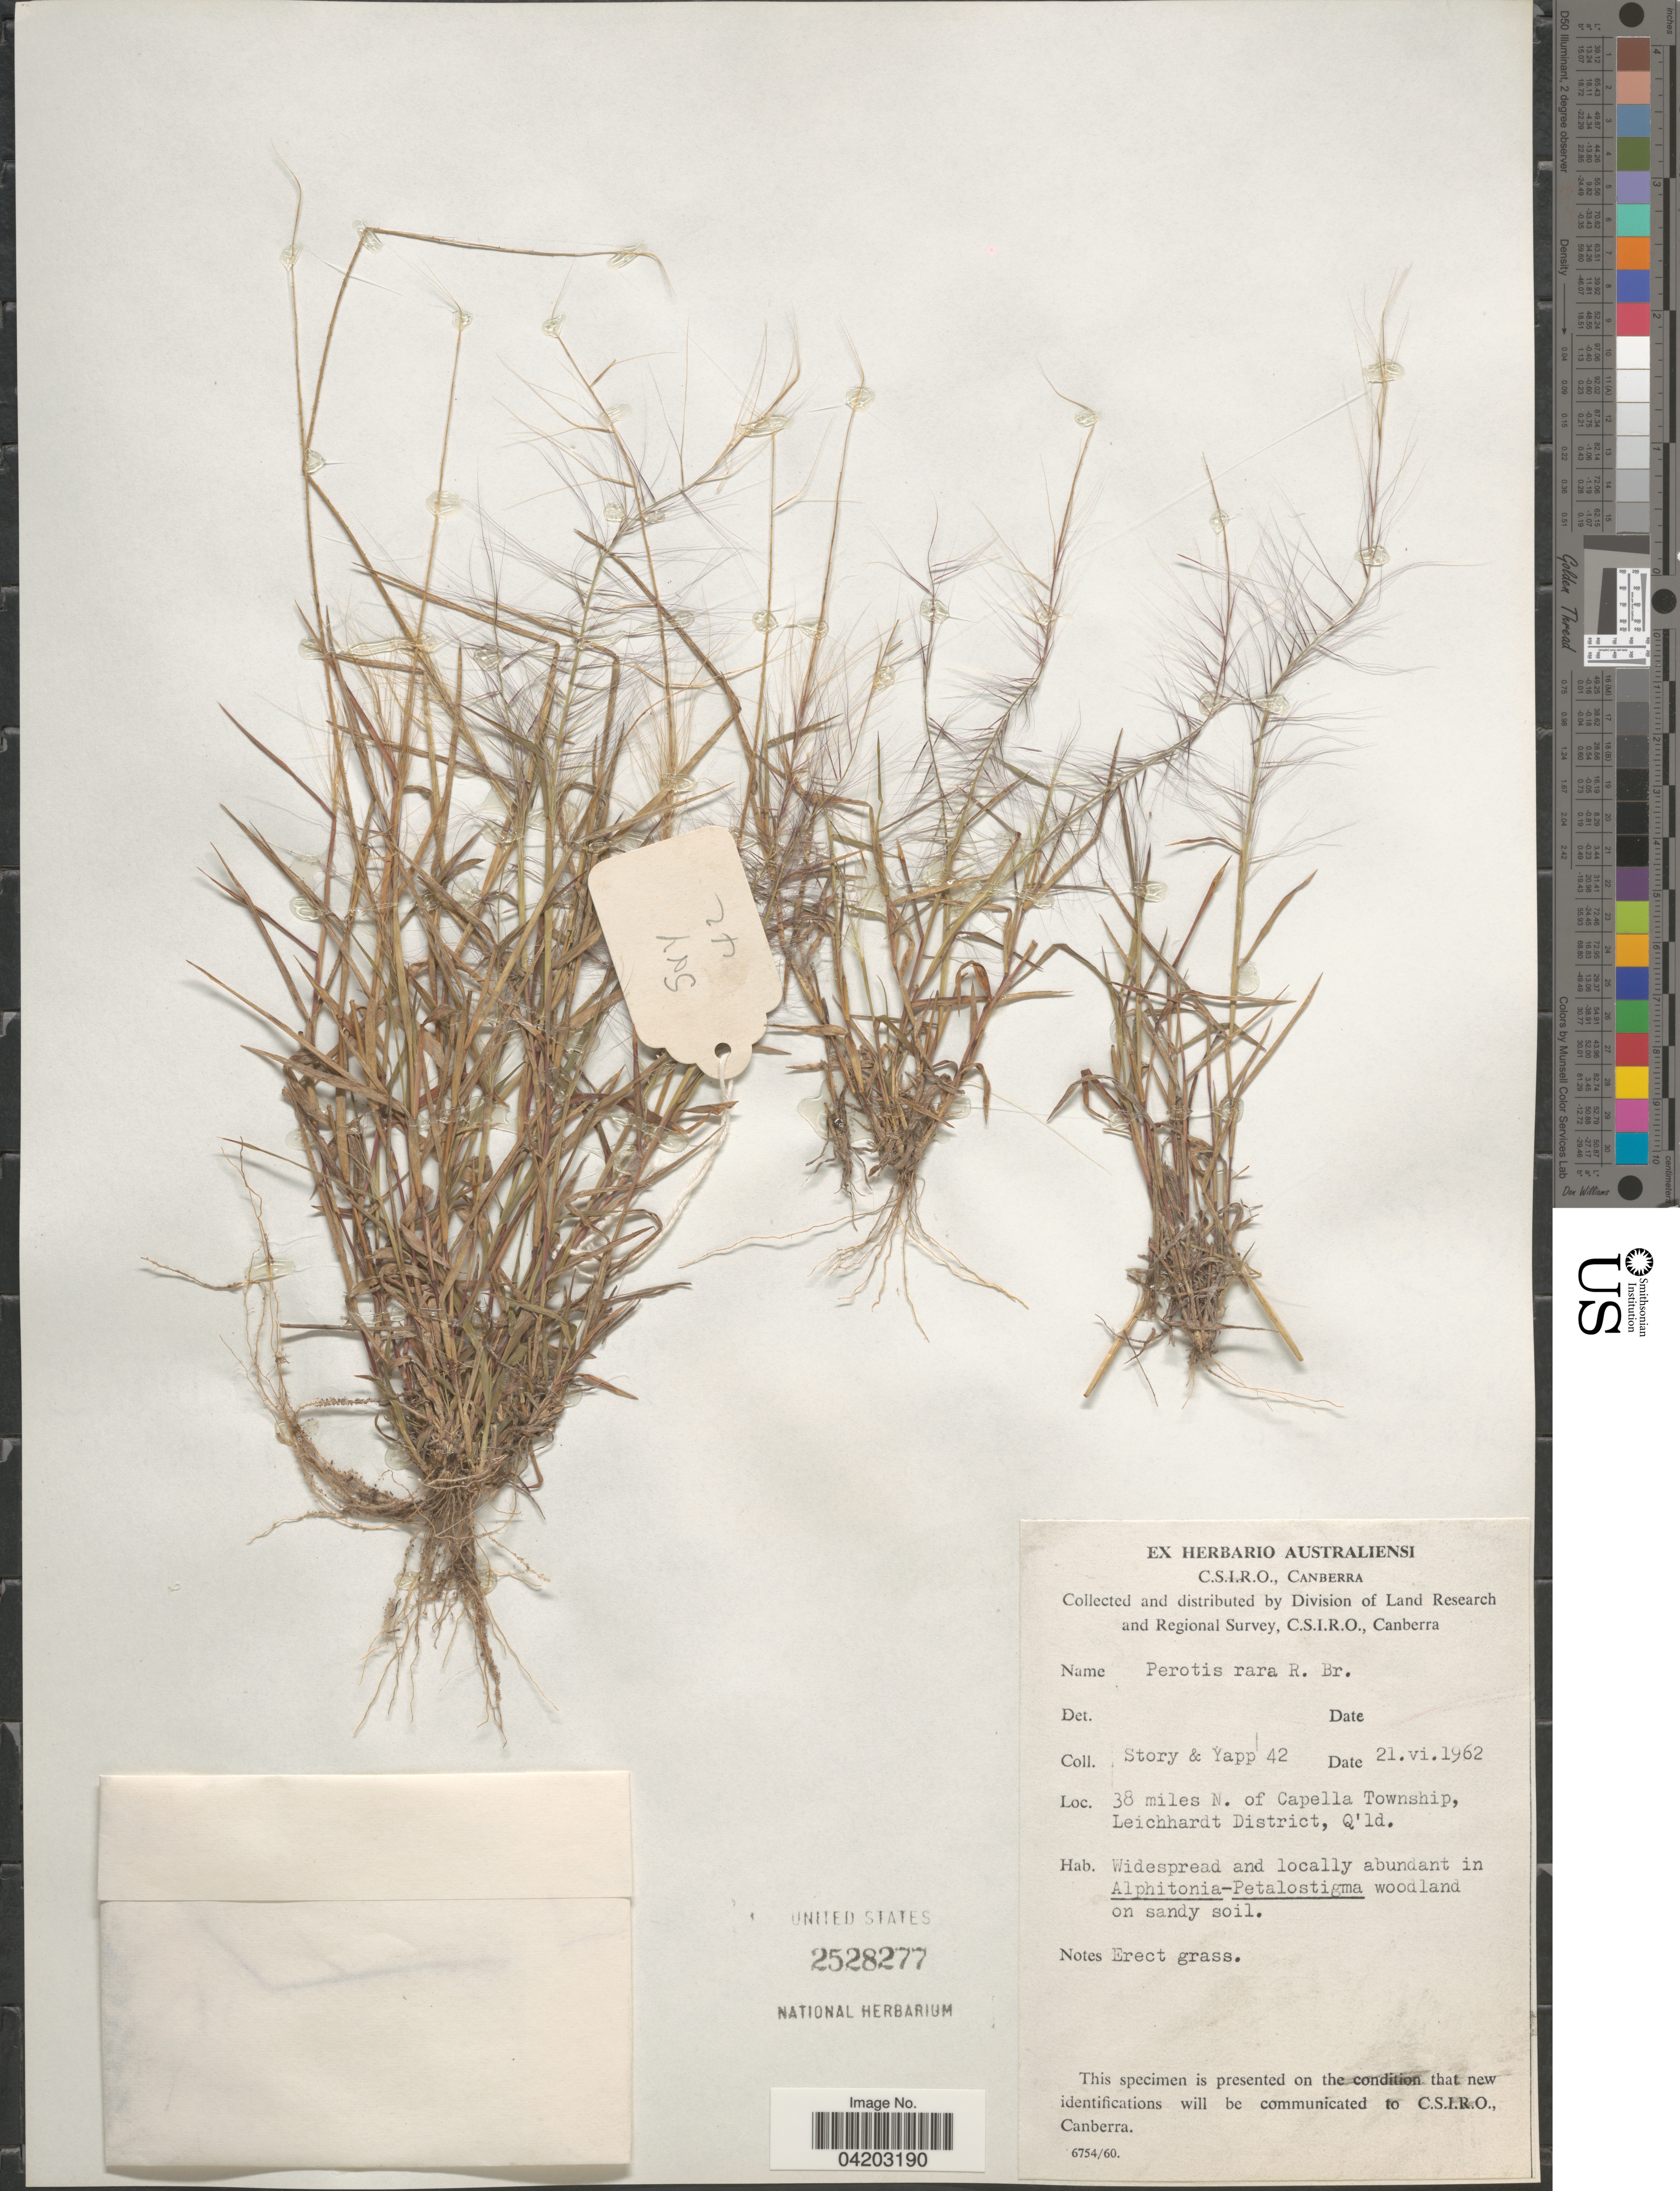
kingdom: Plantae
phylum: Tracheophyta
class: Liliopsida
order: Poales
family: Poaceae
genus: Perotis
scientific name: Perotis rara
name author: R. Br.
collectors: -. Story & Yapp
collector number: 42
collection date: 1962-06-21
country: Australia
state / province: Queensland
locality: Division of Land Research and Regional Survey. 38 miles N. of Capella Township, Leichhardt District.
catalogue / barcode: US 2528277